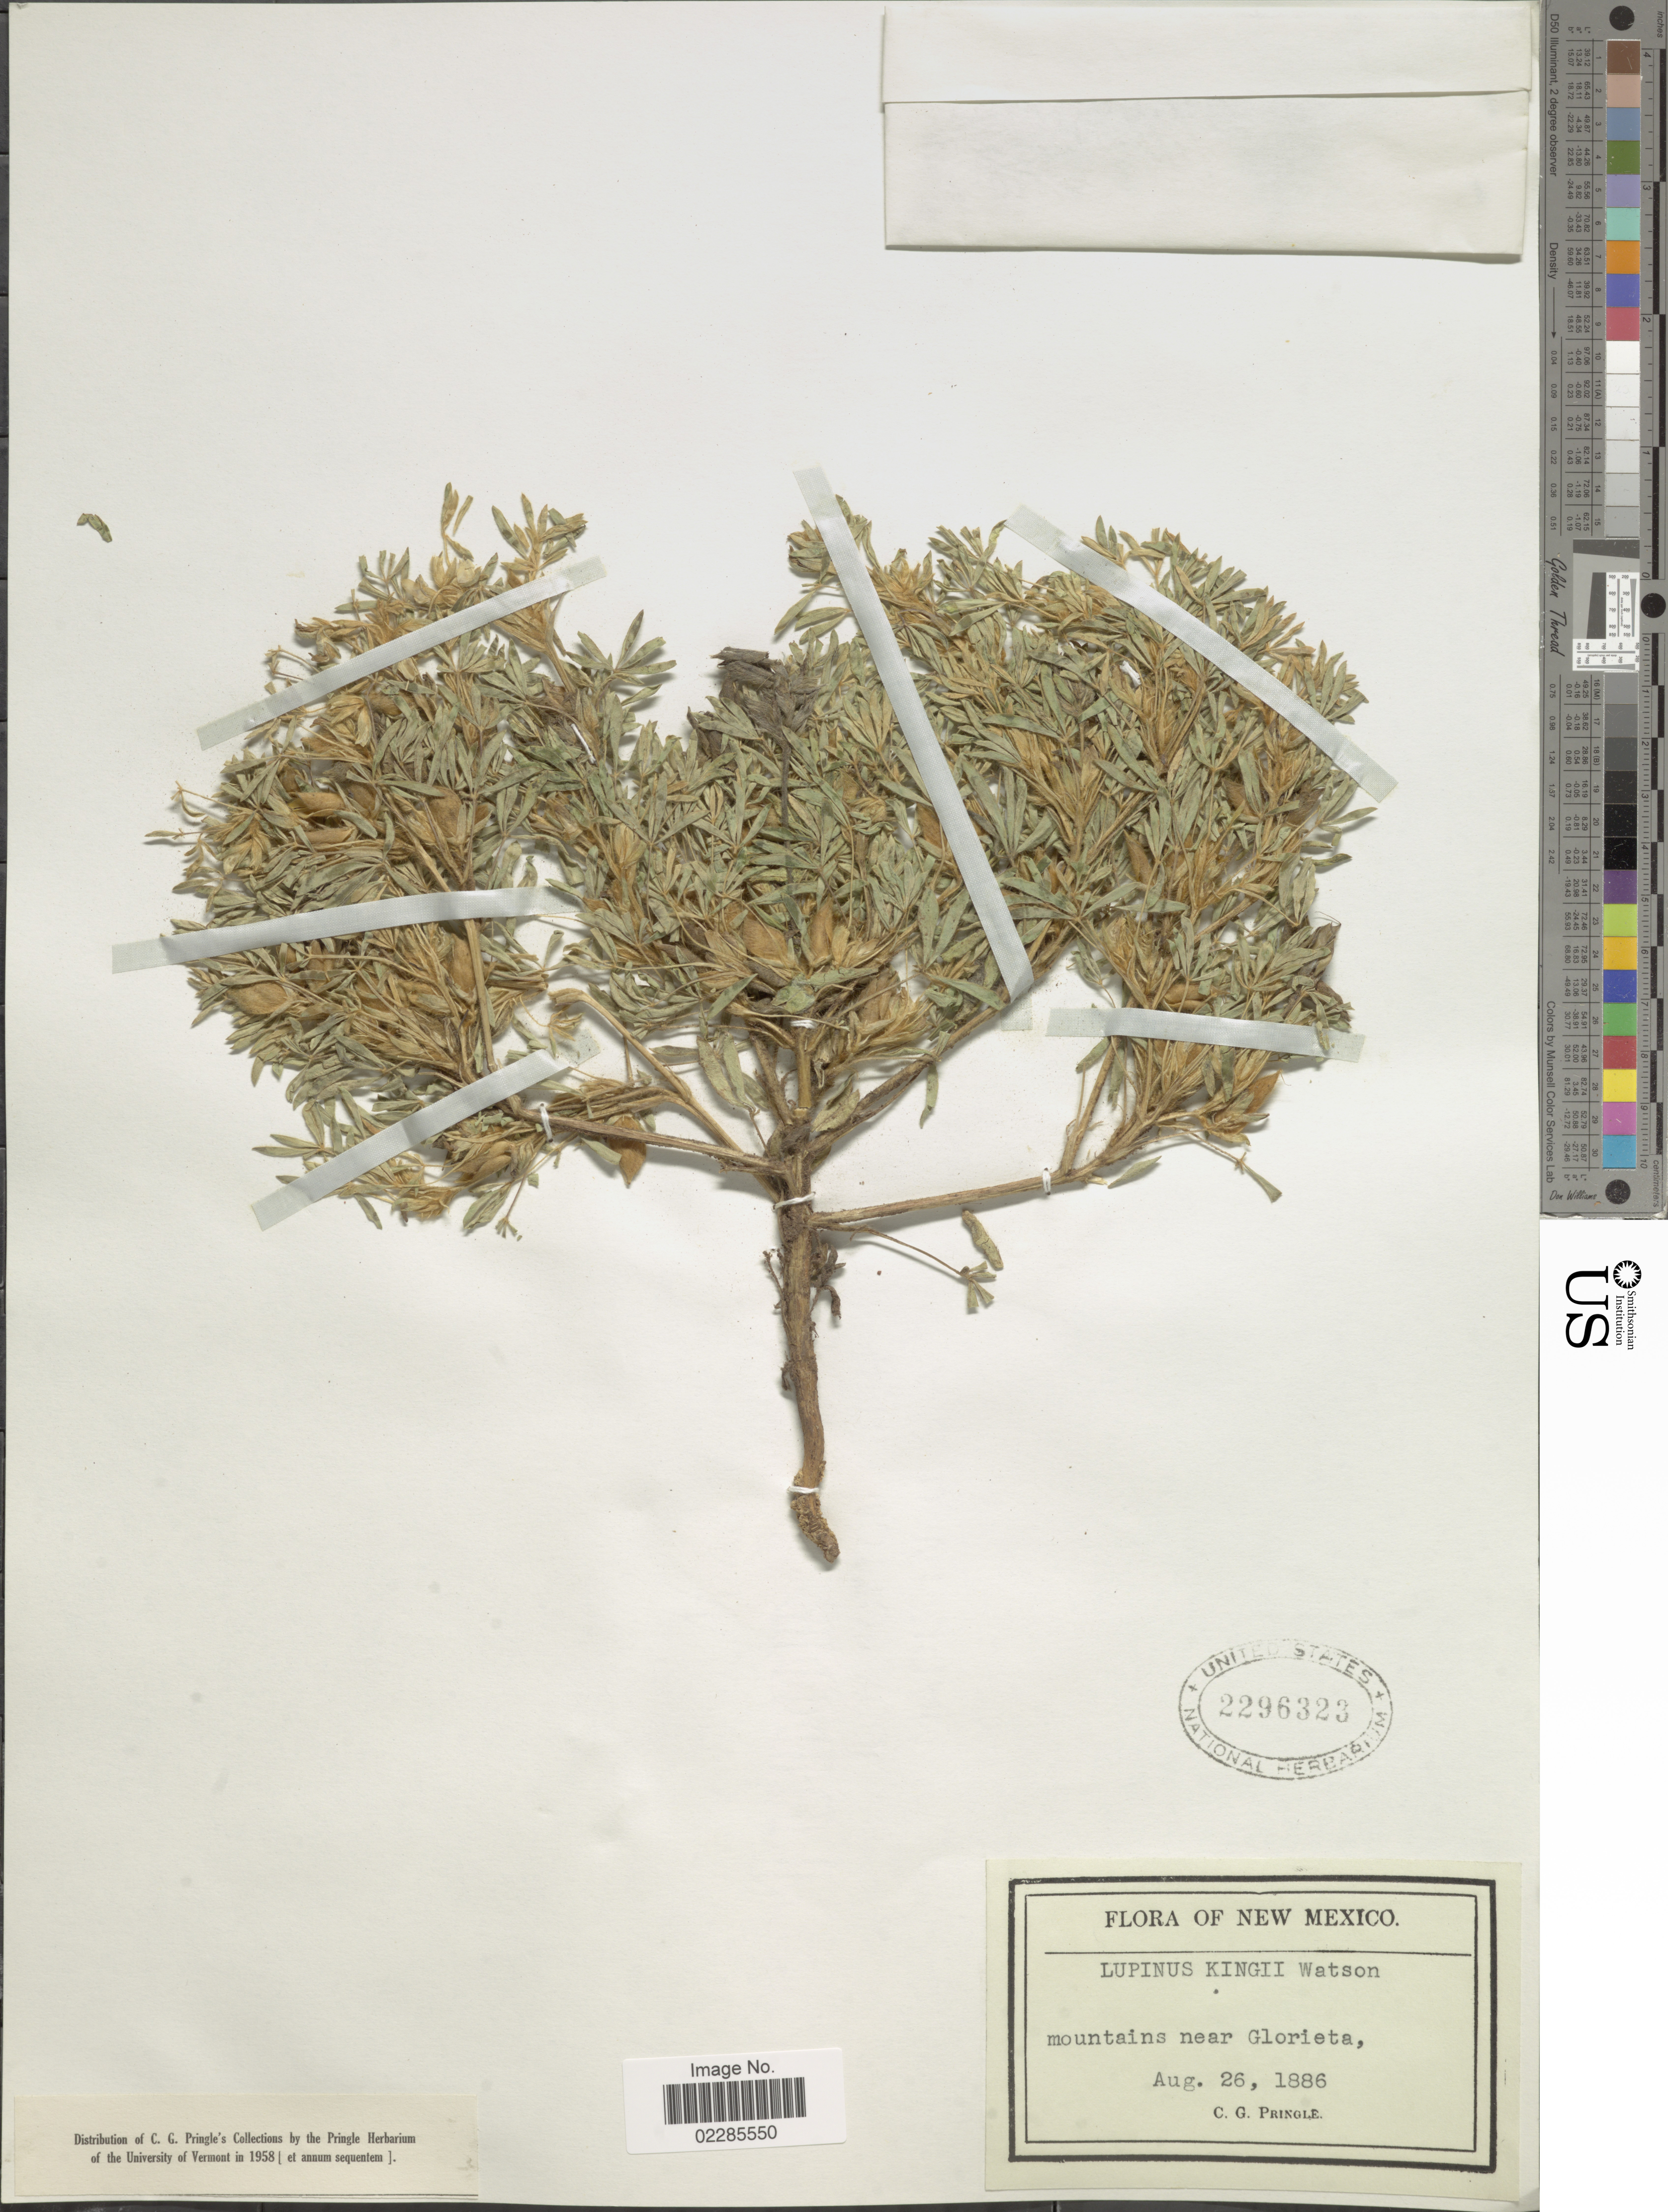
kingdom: Plantae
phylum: Tracheophyta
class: Magnoliopsida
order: Fabales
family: Fabaceae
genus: Lupinus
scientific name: Lupinus kingii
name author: S. Watson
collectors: C. G. Pringle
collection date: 1886-08-26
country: United States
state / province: New Mexico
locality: Mountains near Glorieta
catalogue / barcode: US 2296323